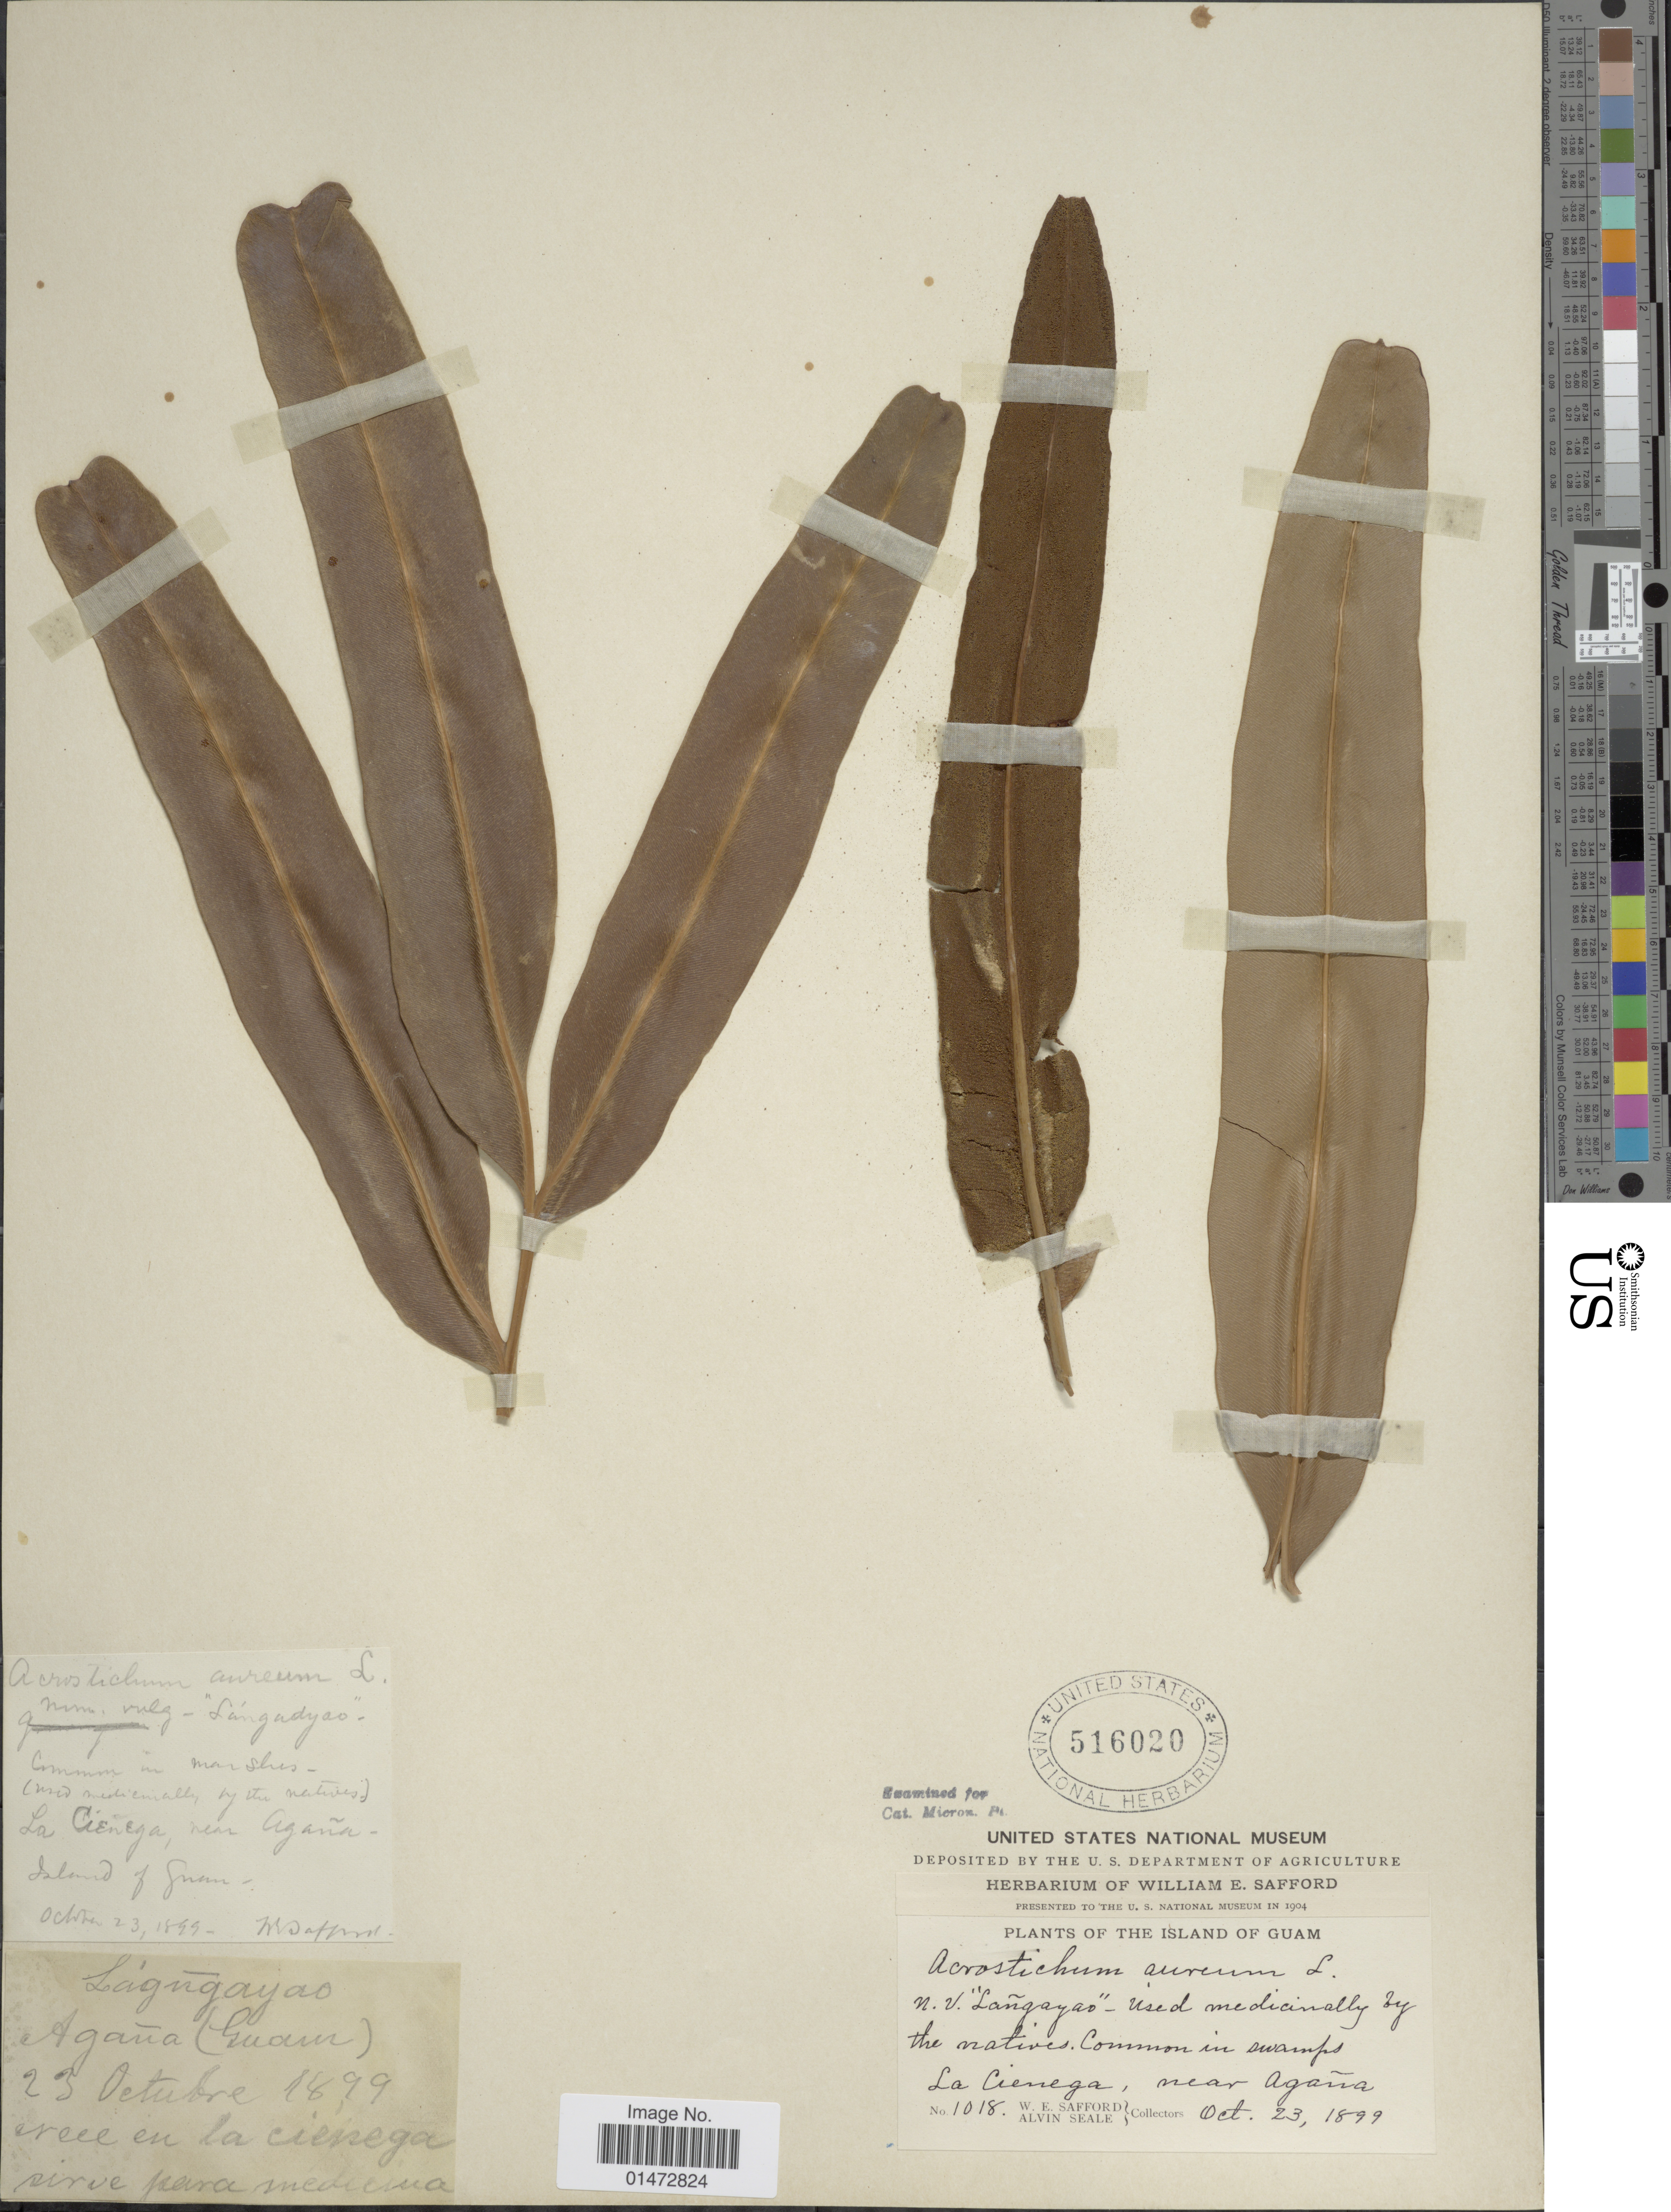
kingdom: Plantae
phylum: Tracheophyta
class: Polypodiopsida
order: Polypodiales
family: Pteridaceae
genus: Acrostichum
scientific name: Acrostichum aureum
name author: L.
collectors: W. E. Safford & A. Seale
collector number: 1018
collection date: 1899-10-23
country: Guam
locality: N.V. "Lañgayao"- Used medicinally by the natives. Common in swamps La Cienega, near Agaña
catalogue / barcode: US 516020